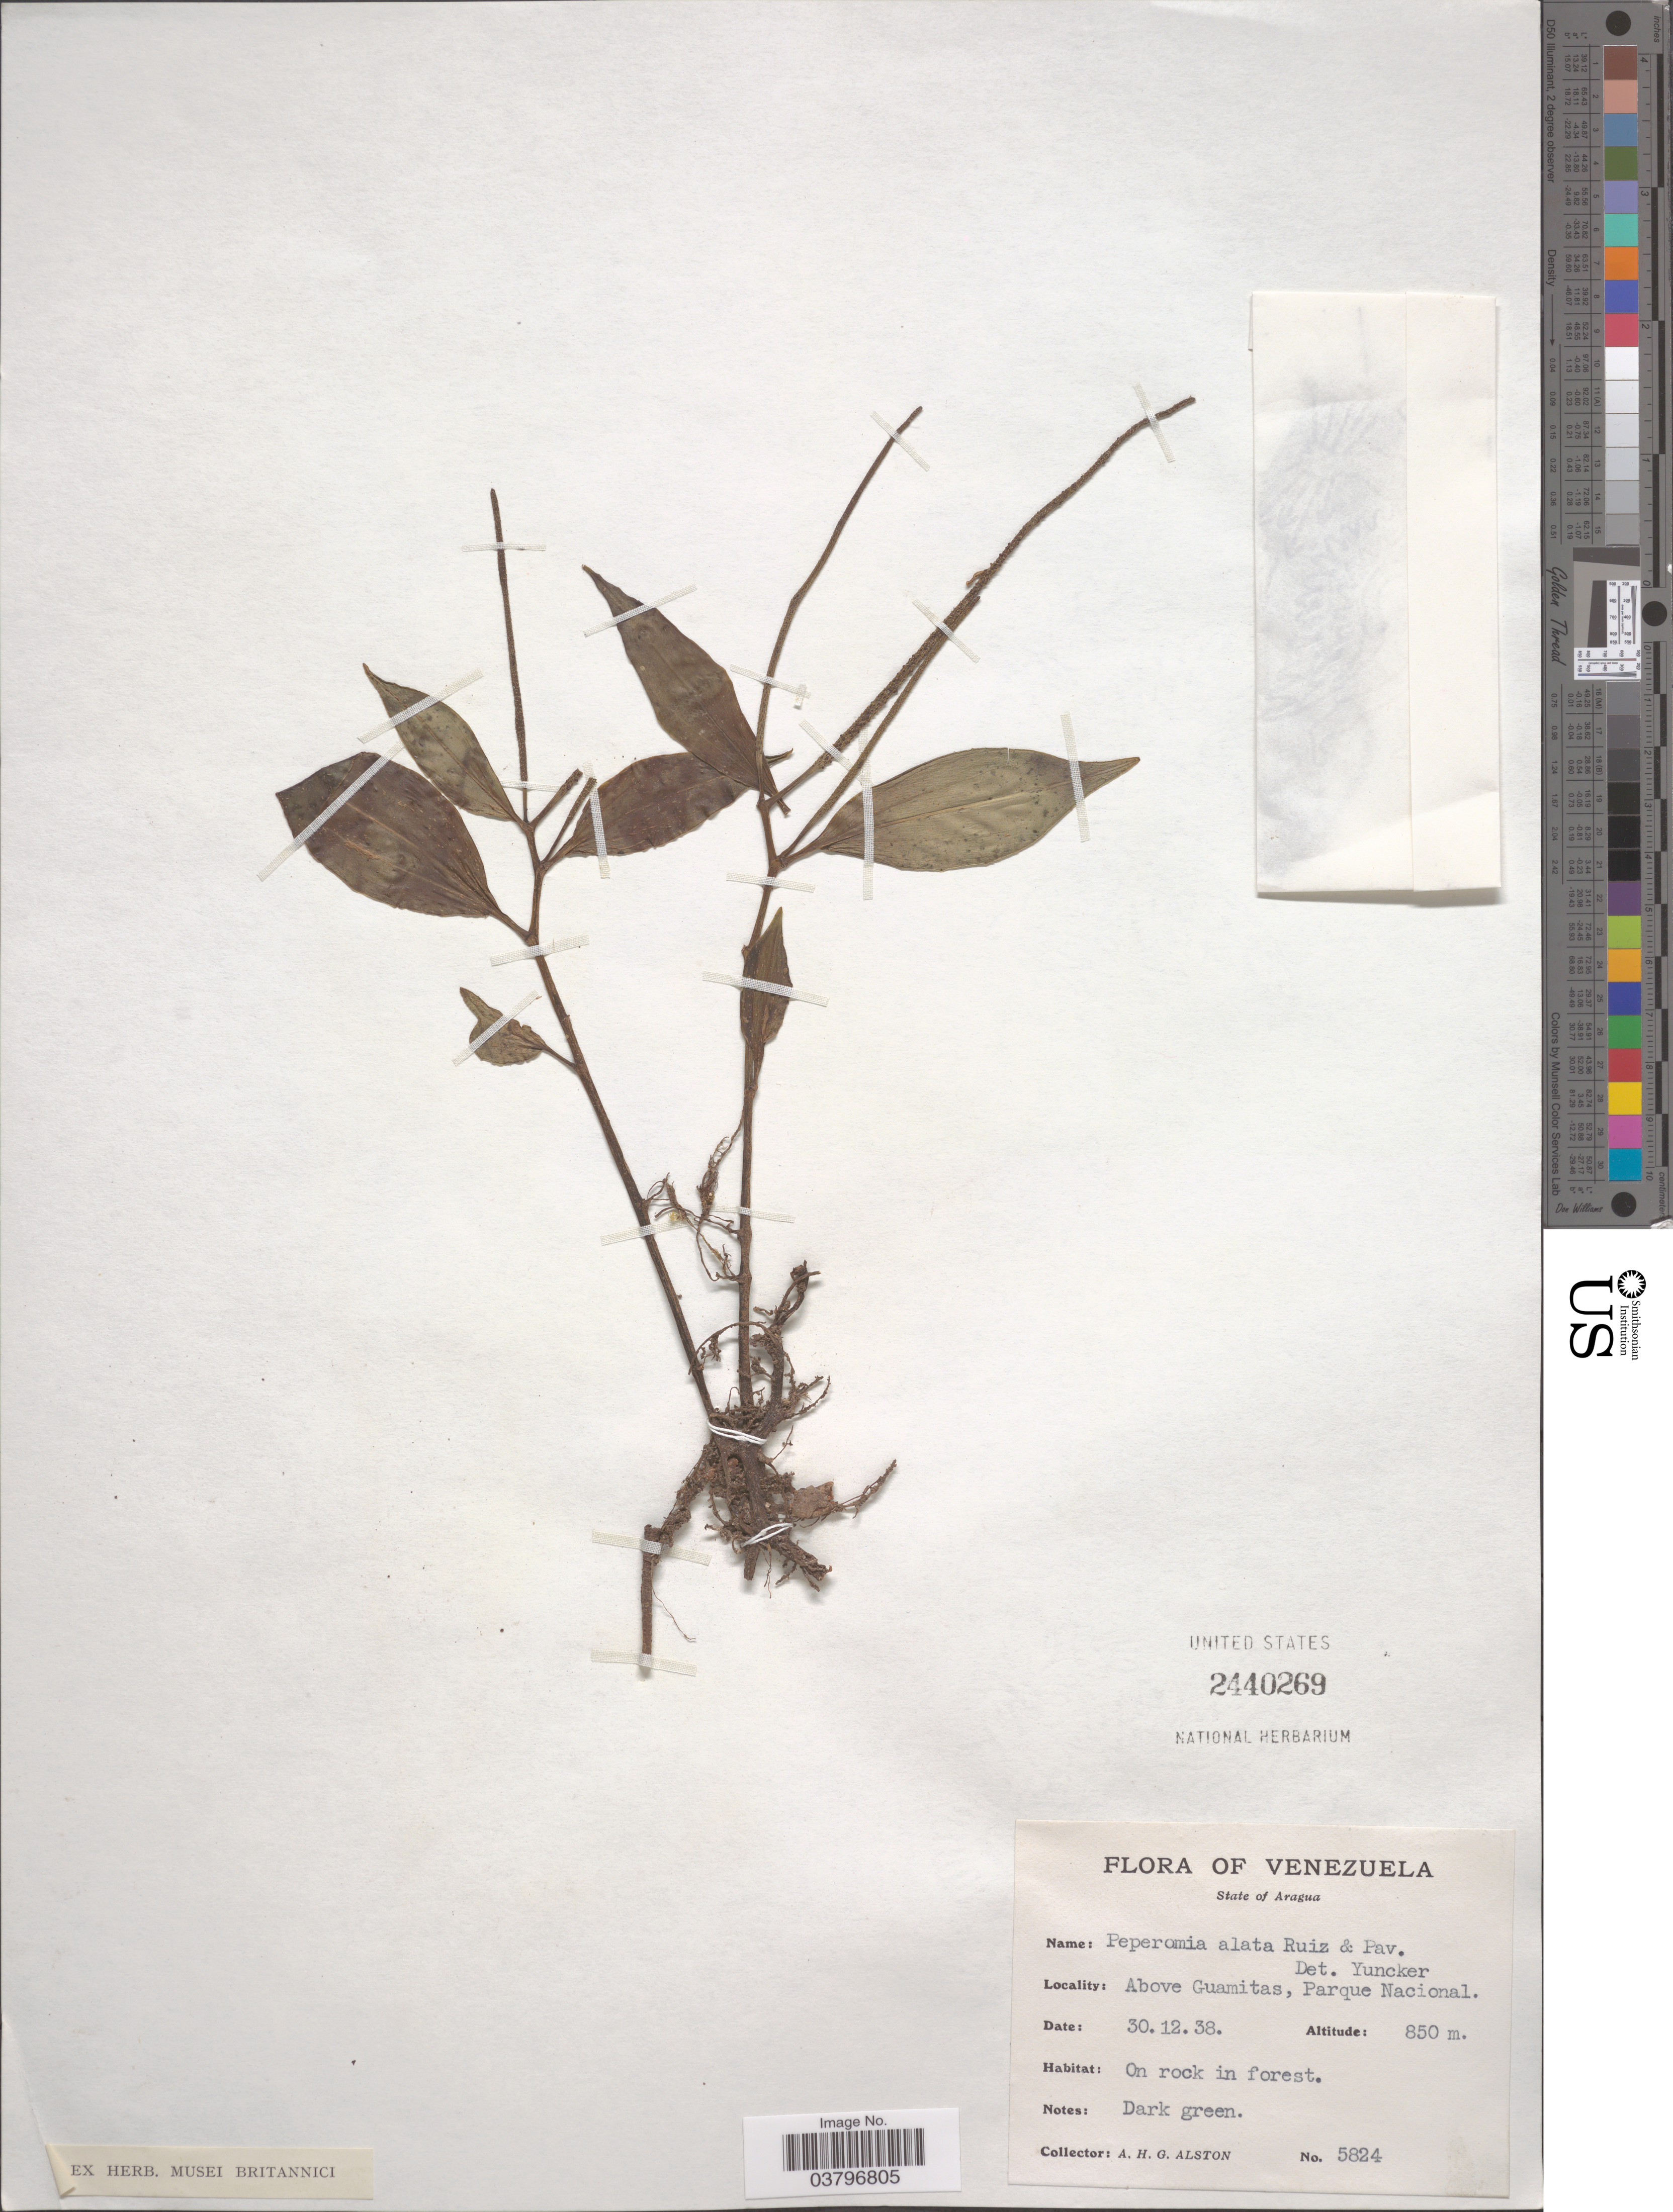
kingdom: Plantae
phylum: Tracheophyta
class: Magnoliopsida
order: Piperales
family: Piperaceae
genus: Peperomia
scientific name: Peperomia alata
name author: Ruiz & Pav.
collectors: A. H. Alston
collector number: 5824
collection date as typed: Transcribed d/m/y: 30/12/38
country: Venezuela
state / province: Aragua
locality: Above Guamitas, Parque Nacional.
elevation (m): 850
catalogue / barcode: US 2440269